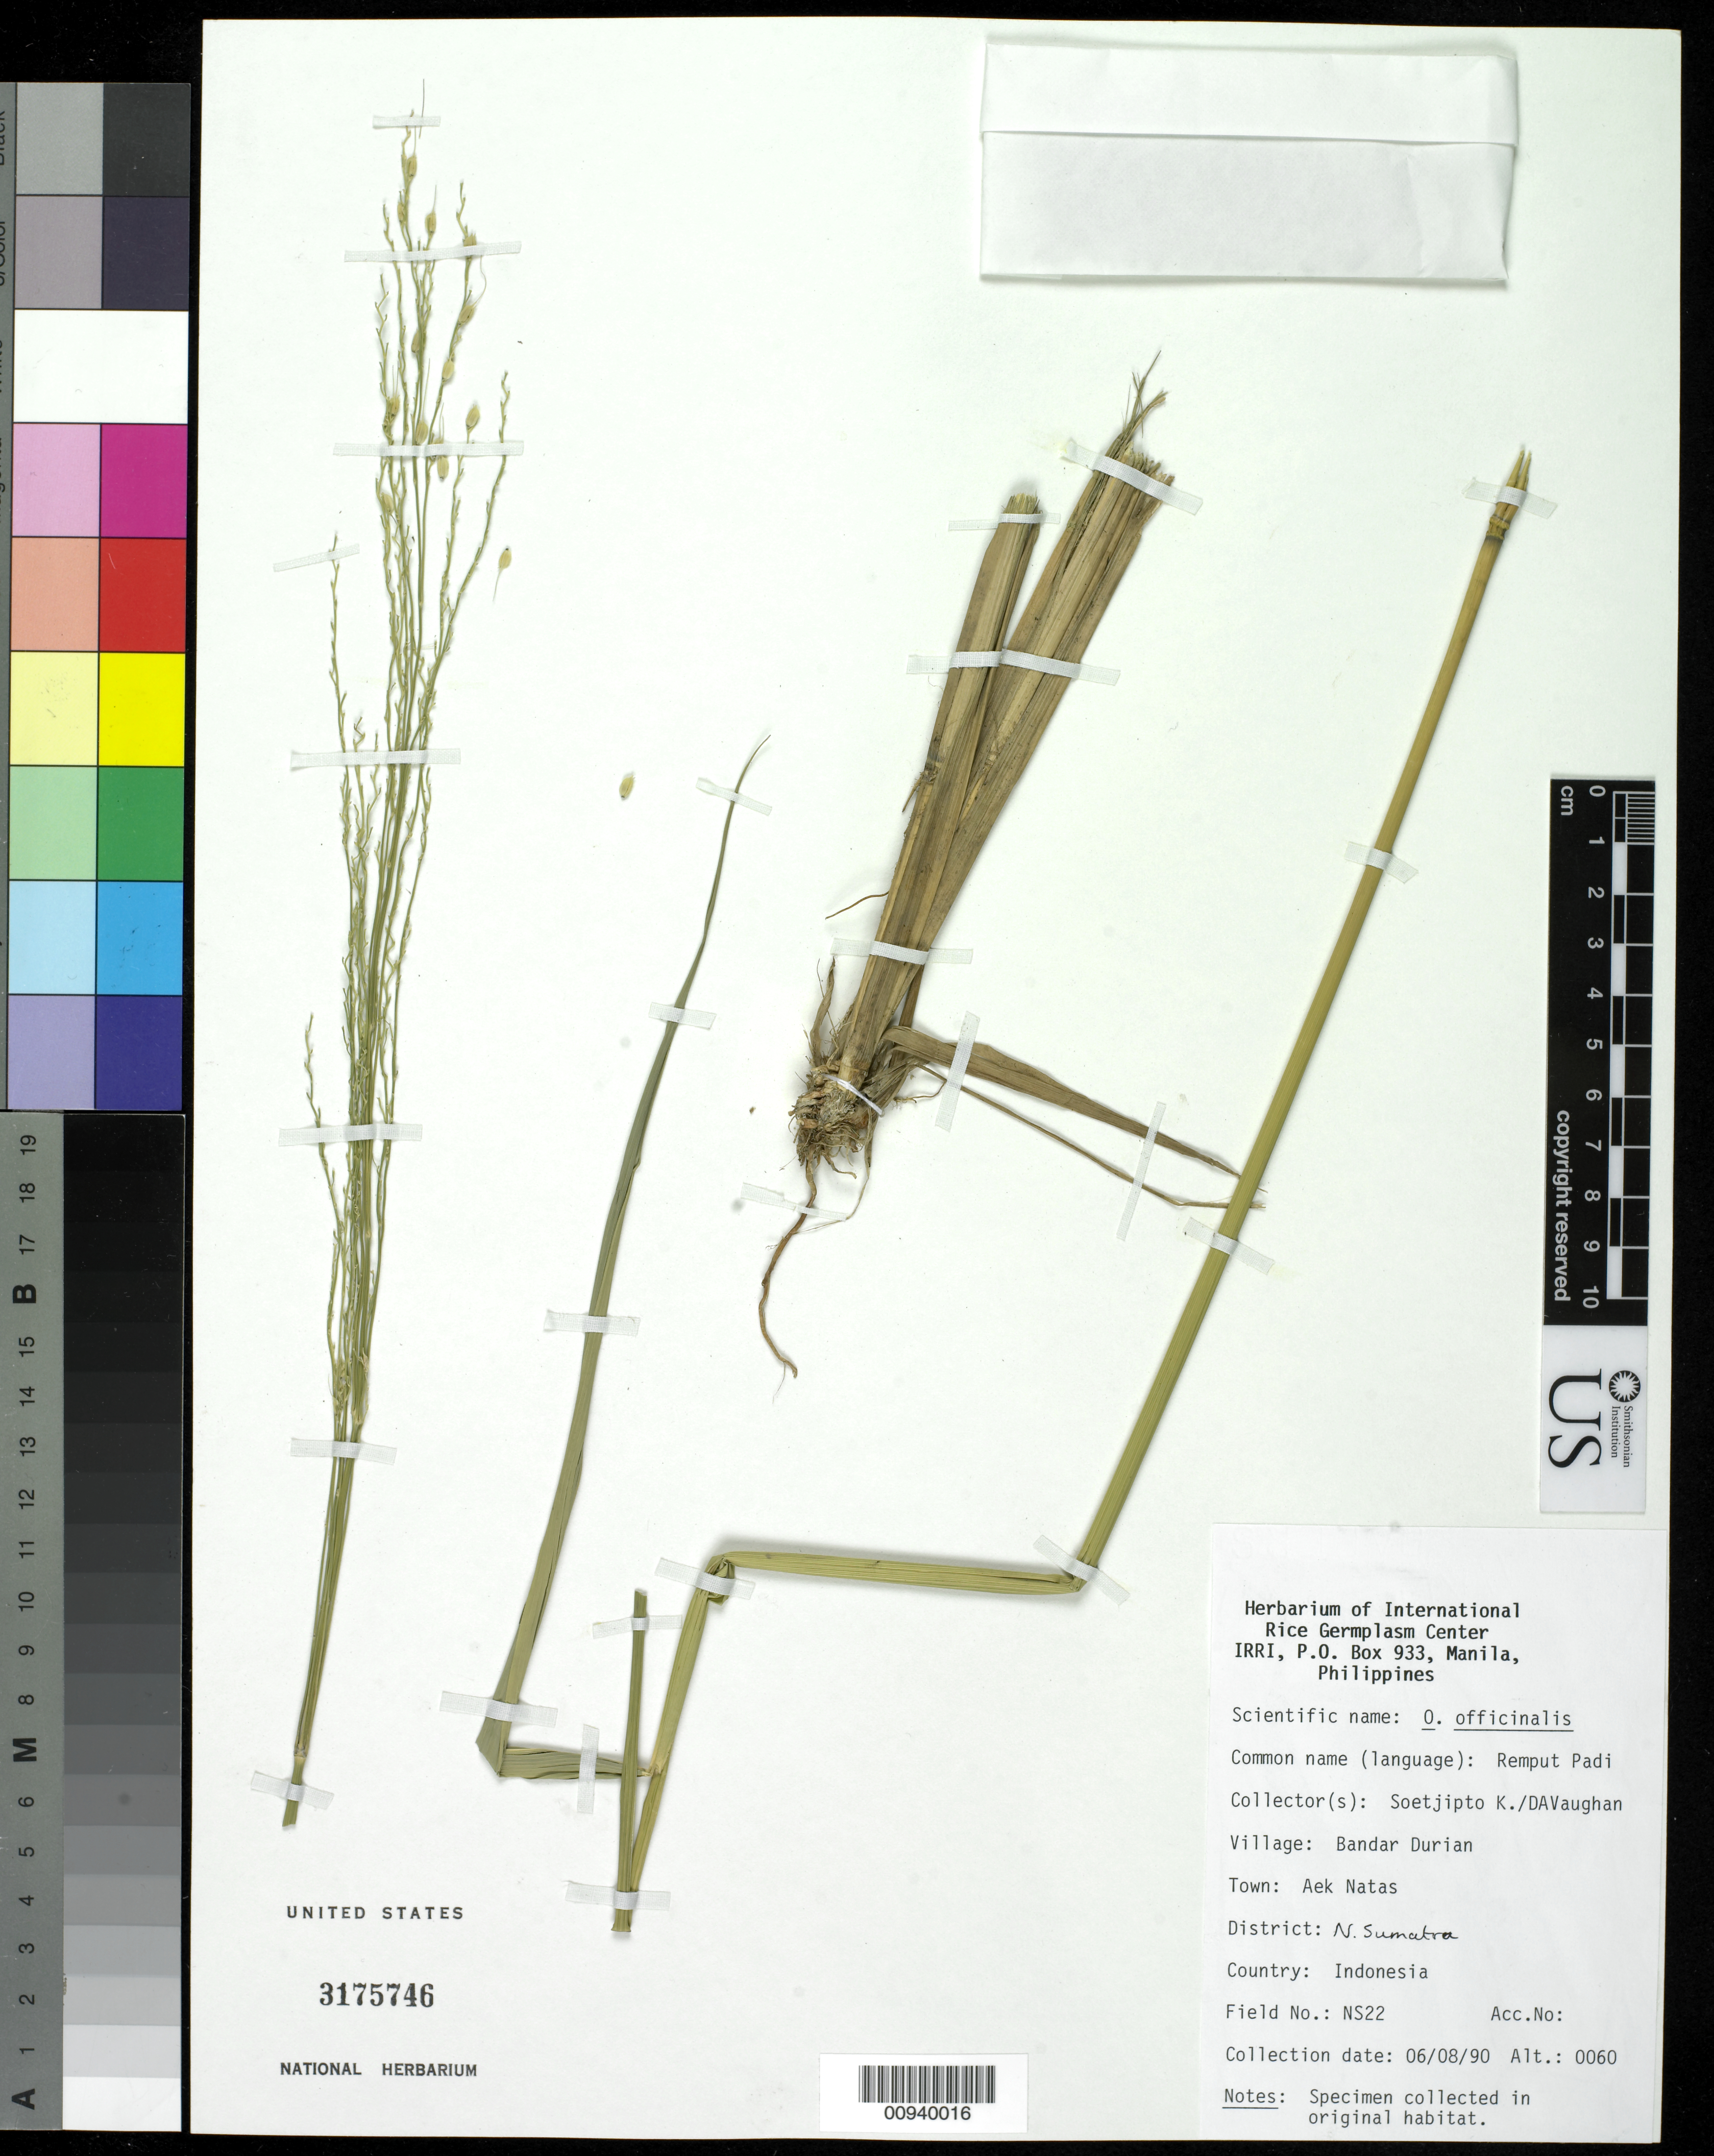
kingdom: Plantae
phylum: Tracheophyta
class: Liliopsida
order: Poales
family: Poaceae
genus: Oryza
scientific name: Oryza officinalis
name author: Wall.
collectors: -. Soetjipto & D. Vaughan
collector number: NS 22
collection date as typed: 08 Jun 1990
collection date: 1990-06-08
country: Indonesia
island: Sumatra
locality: Aek Natas, Bandar Durian. North Sumatra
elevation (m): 60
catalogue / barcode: US 3175746